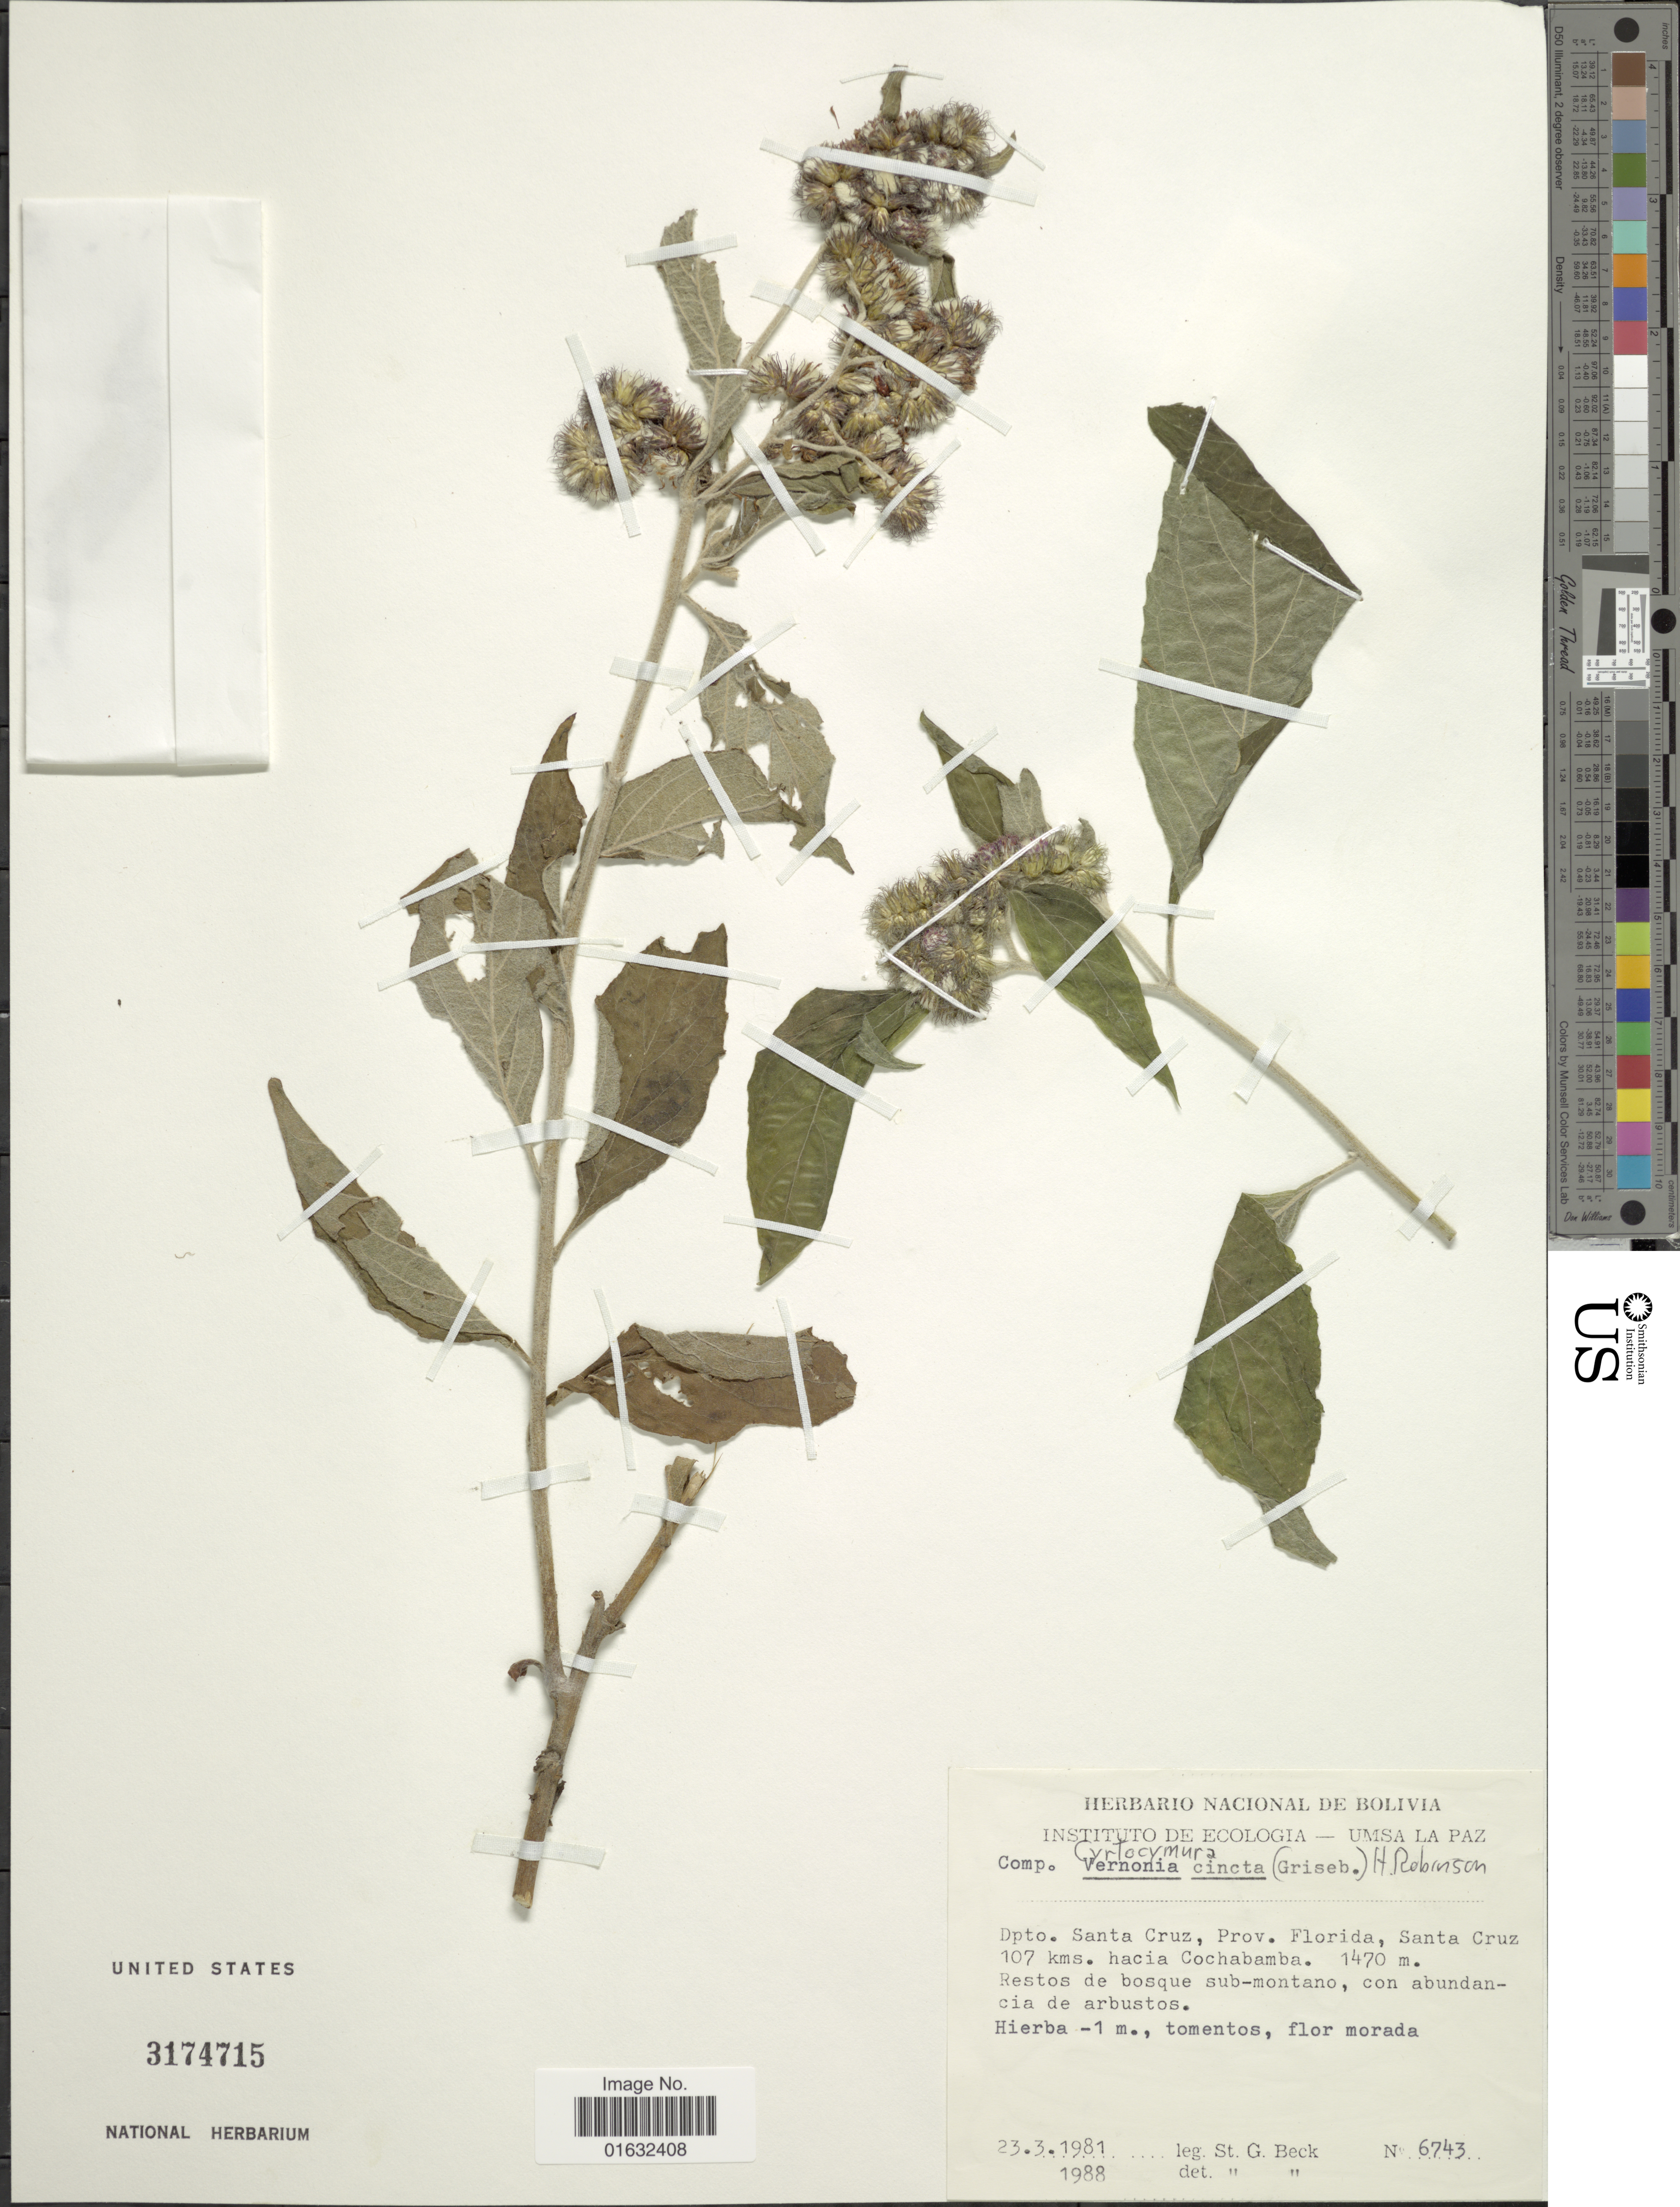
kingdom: Plantae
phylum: Tracheophyta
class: Magnoliopsida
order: Asterales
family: Asteraceae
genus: Cyrtocymura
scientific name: Cyrtocymura cincta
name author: (Griseb.) H. Rob.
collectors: S. G. Beck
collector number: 6743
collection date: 1981-03-23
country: Bolivia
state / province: Santa Cruz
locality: Prov. Florida, Santa Cruz 107 kms. hacia Cochabamba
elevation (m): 1470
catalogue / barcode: US 3174715